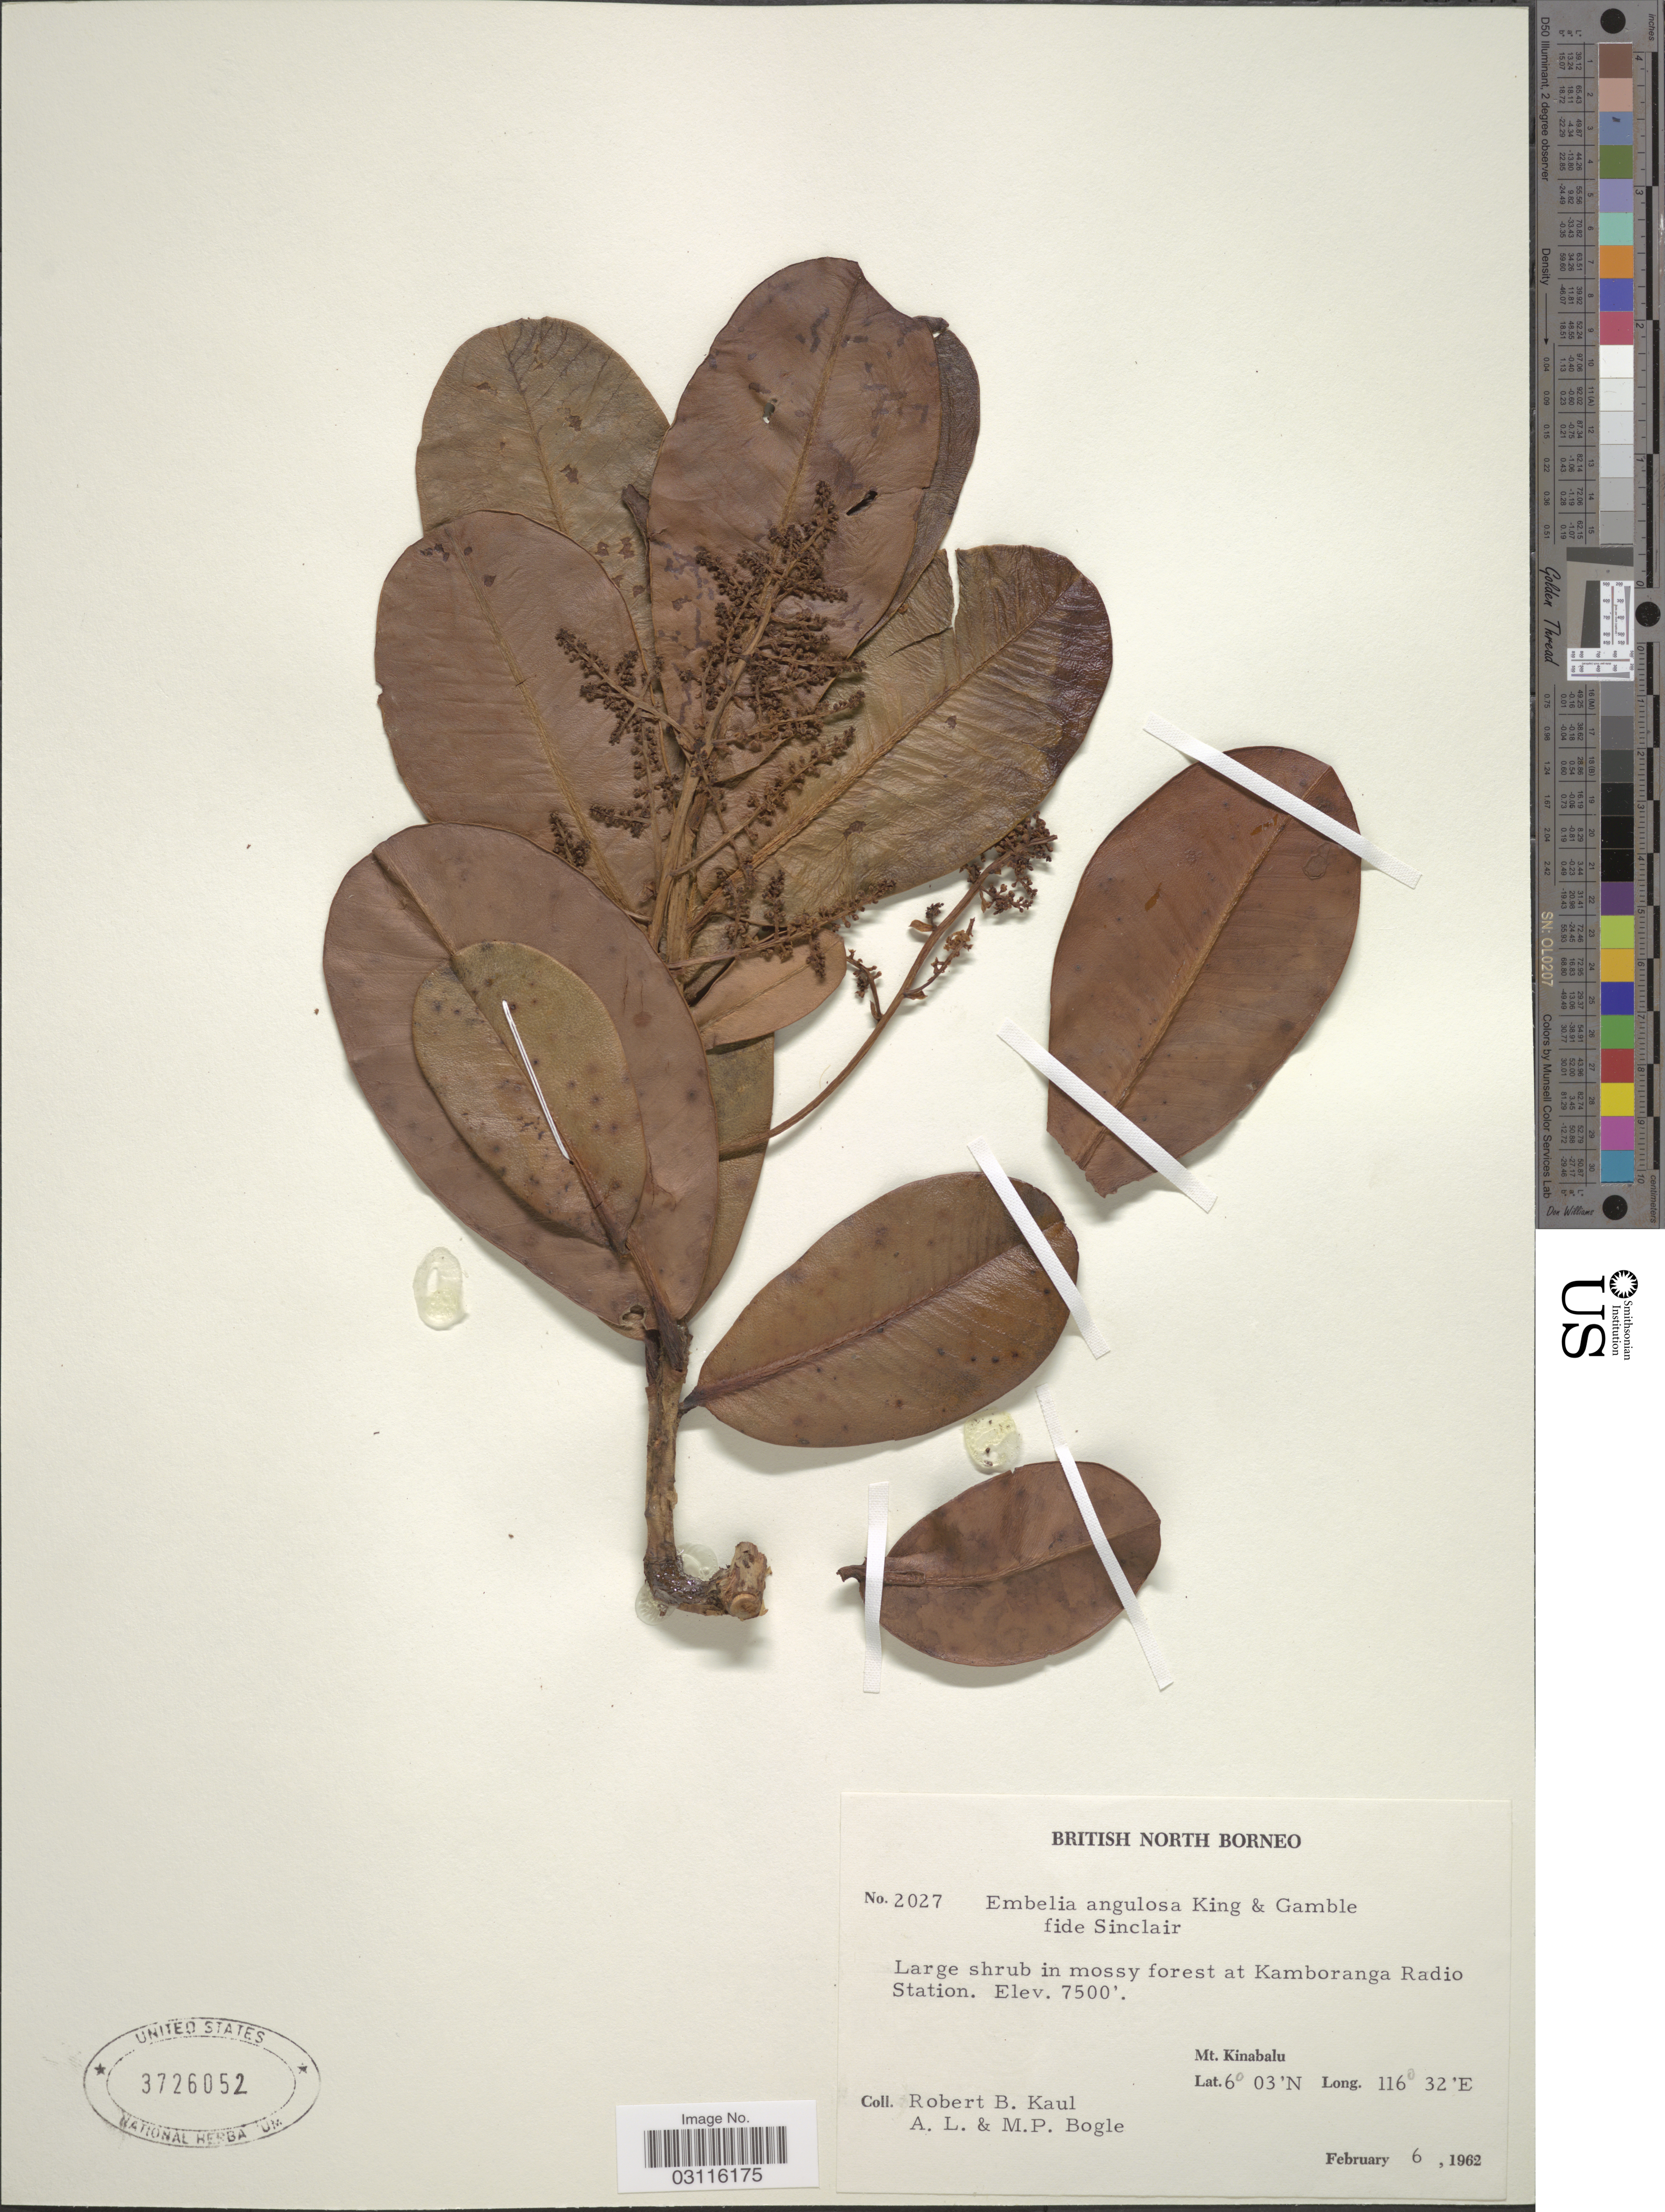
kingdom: Plantae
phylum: Tracheophyta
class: Magnoliopsida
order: Ericales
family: Primulaceae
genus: Embelia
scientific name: Embelia angulosa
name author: King & Gamble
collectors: R. Kaul, Bogle, A.L. & M. Bogle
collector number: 2027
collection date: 1962-02-06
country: Malaysia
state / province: Sabah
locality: British North Borneo. Kamboranga Radio Station. Mt. Kinabalu.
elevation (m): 2286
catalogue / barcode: US 3726052